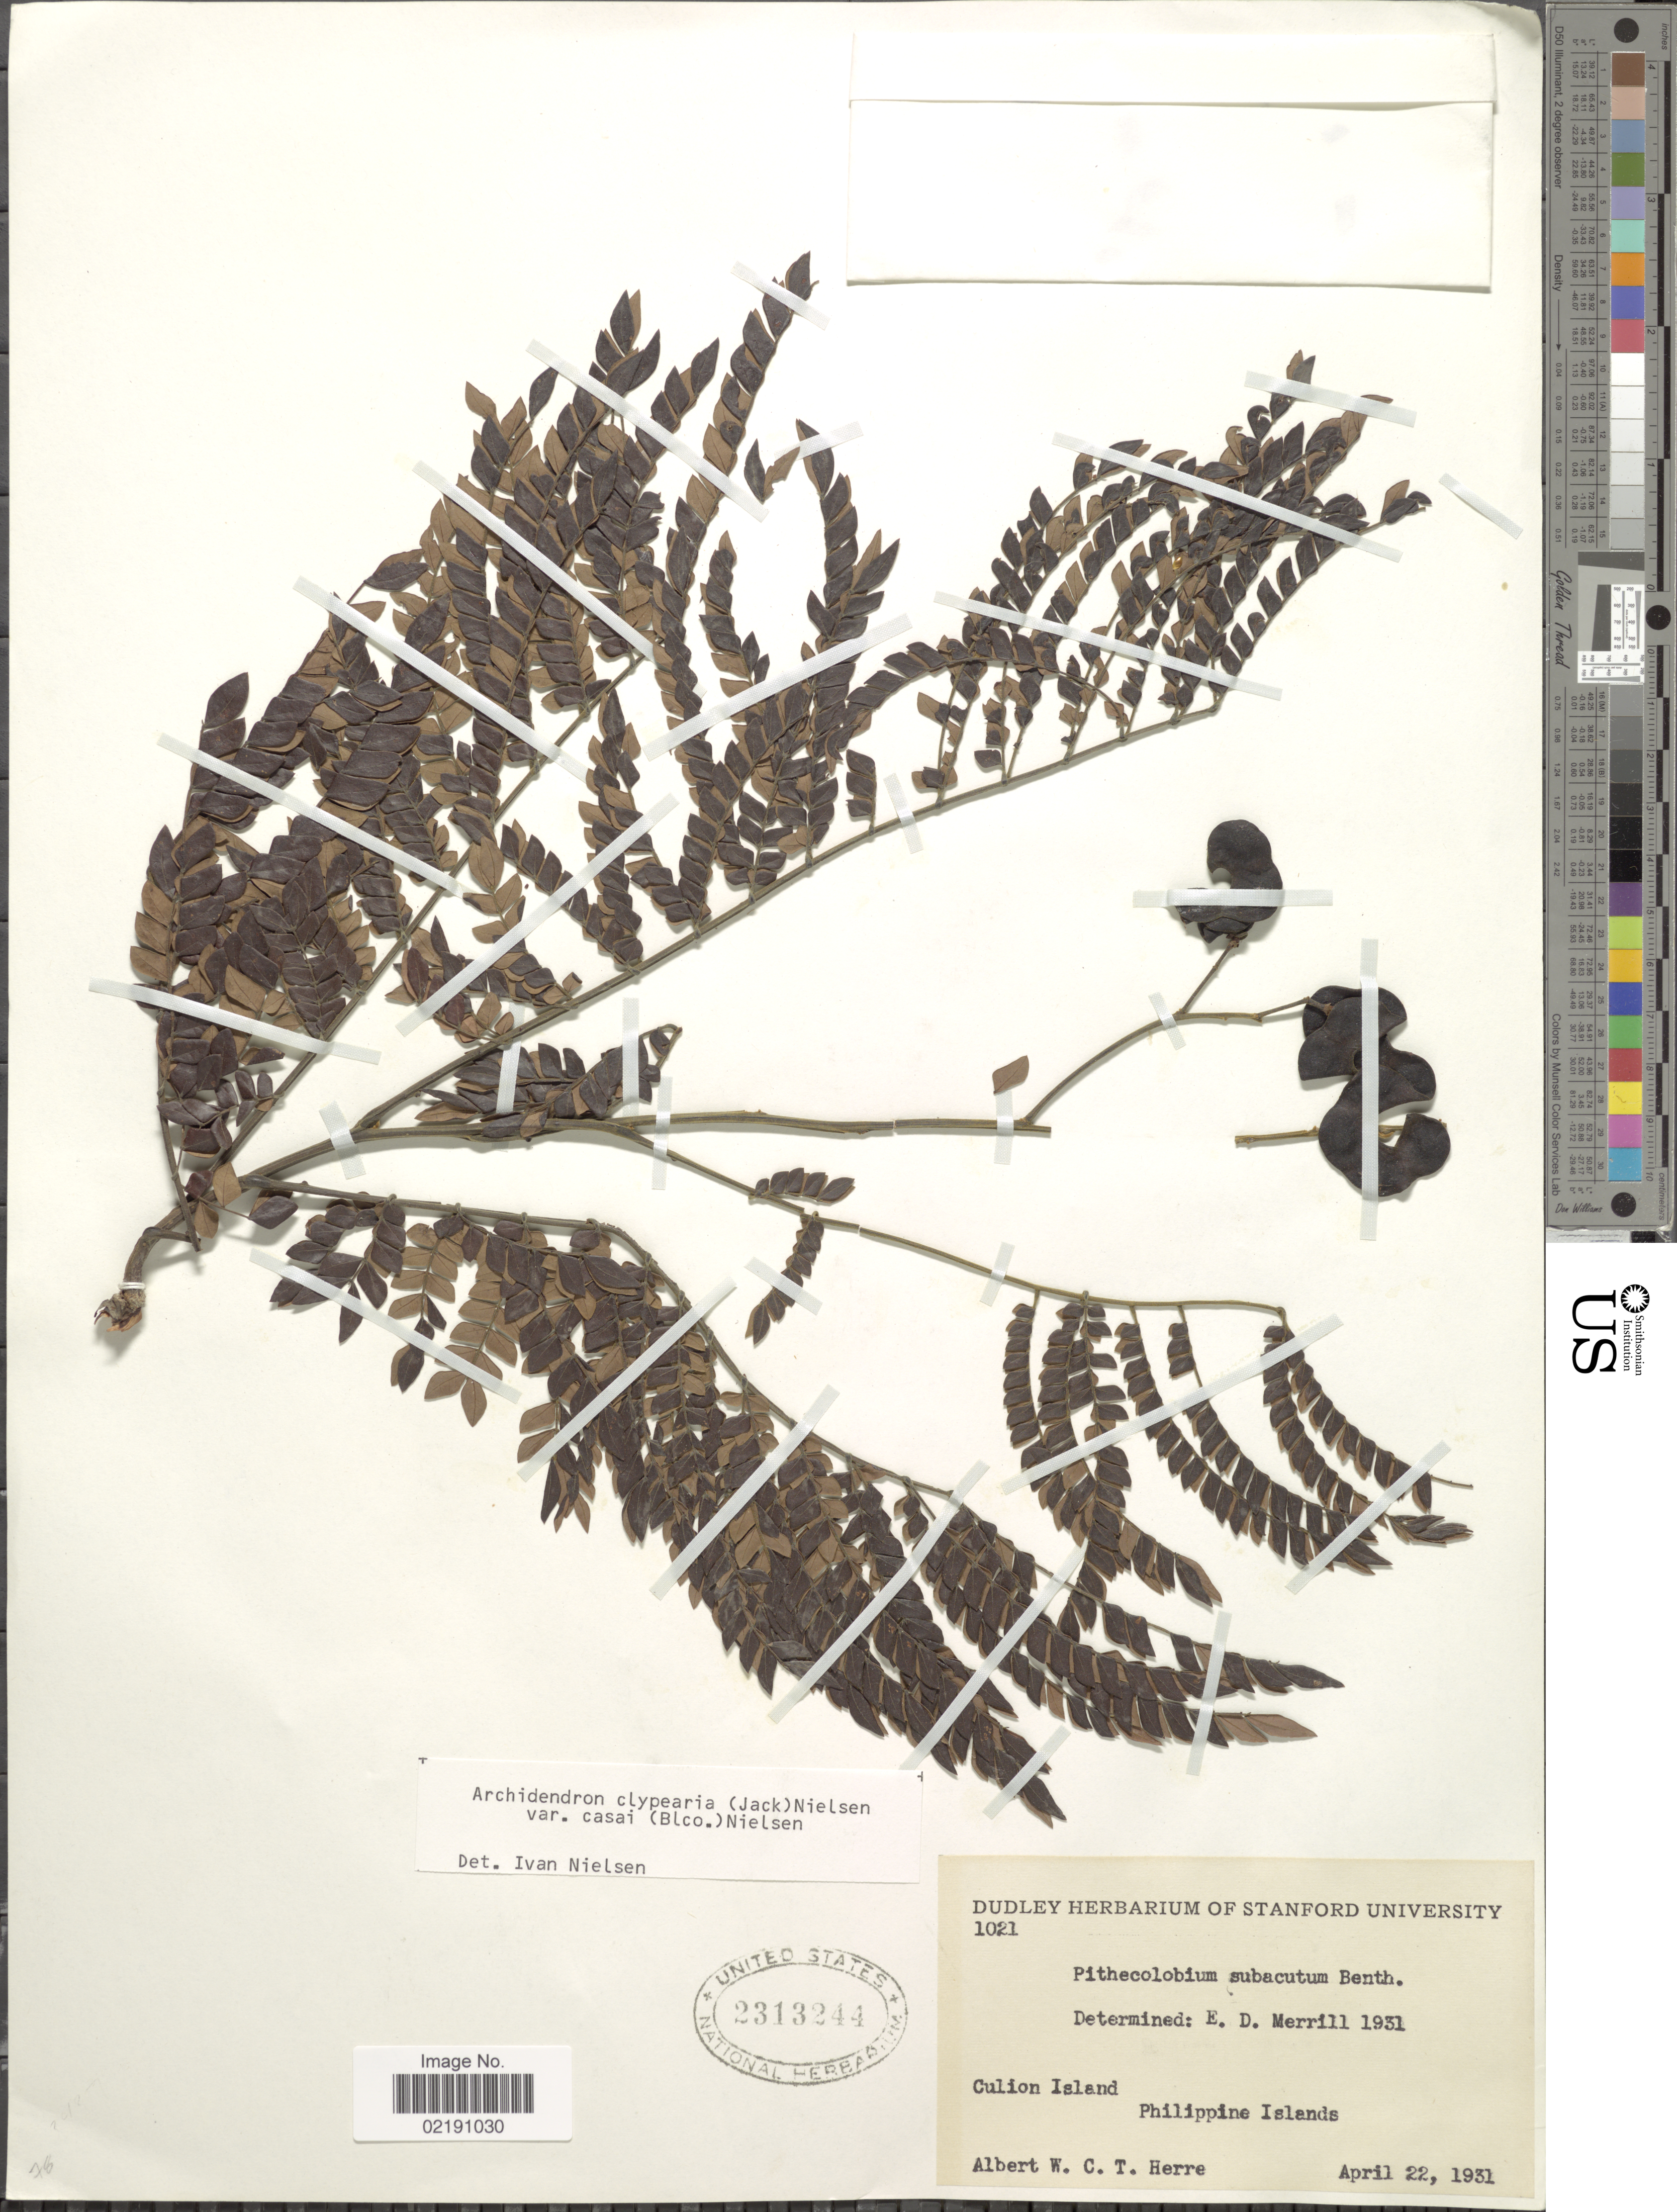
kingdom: Plantae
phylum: Tracheophyta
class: Magnoliopsida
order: Fabales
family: Fabaceae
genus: Archidendron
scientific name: Archidendron clypearia var. casai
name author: (Blanco) I.C. Nielsen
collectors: A. W. Herre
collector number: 1021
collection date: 1931-04-22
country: Philippines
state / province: Mimaropa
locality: Culion Island. Philippine Islands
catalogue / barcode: US 2313244